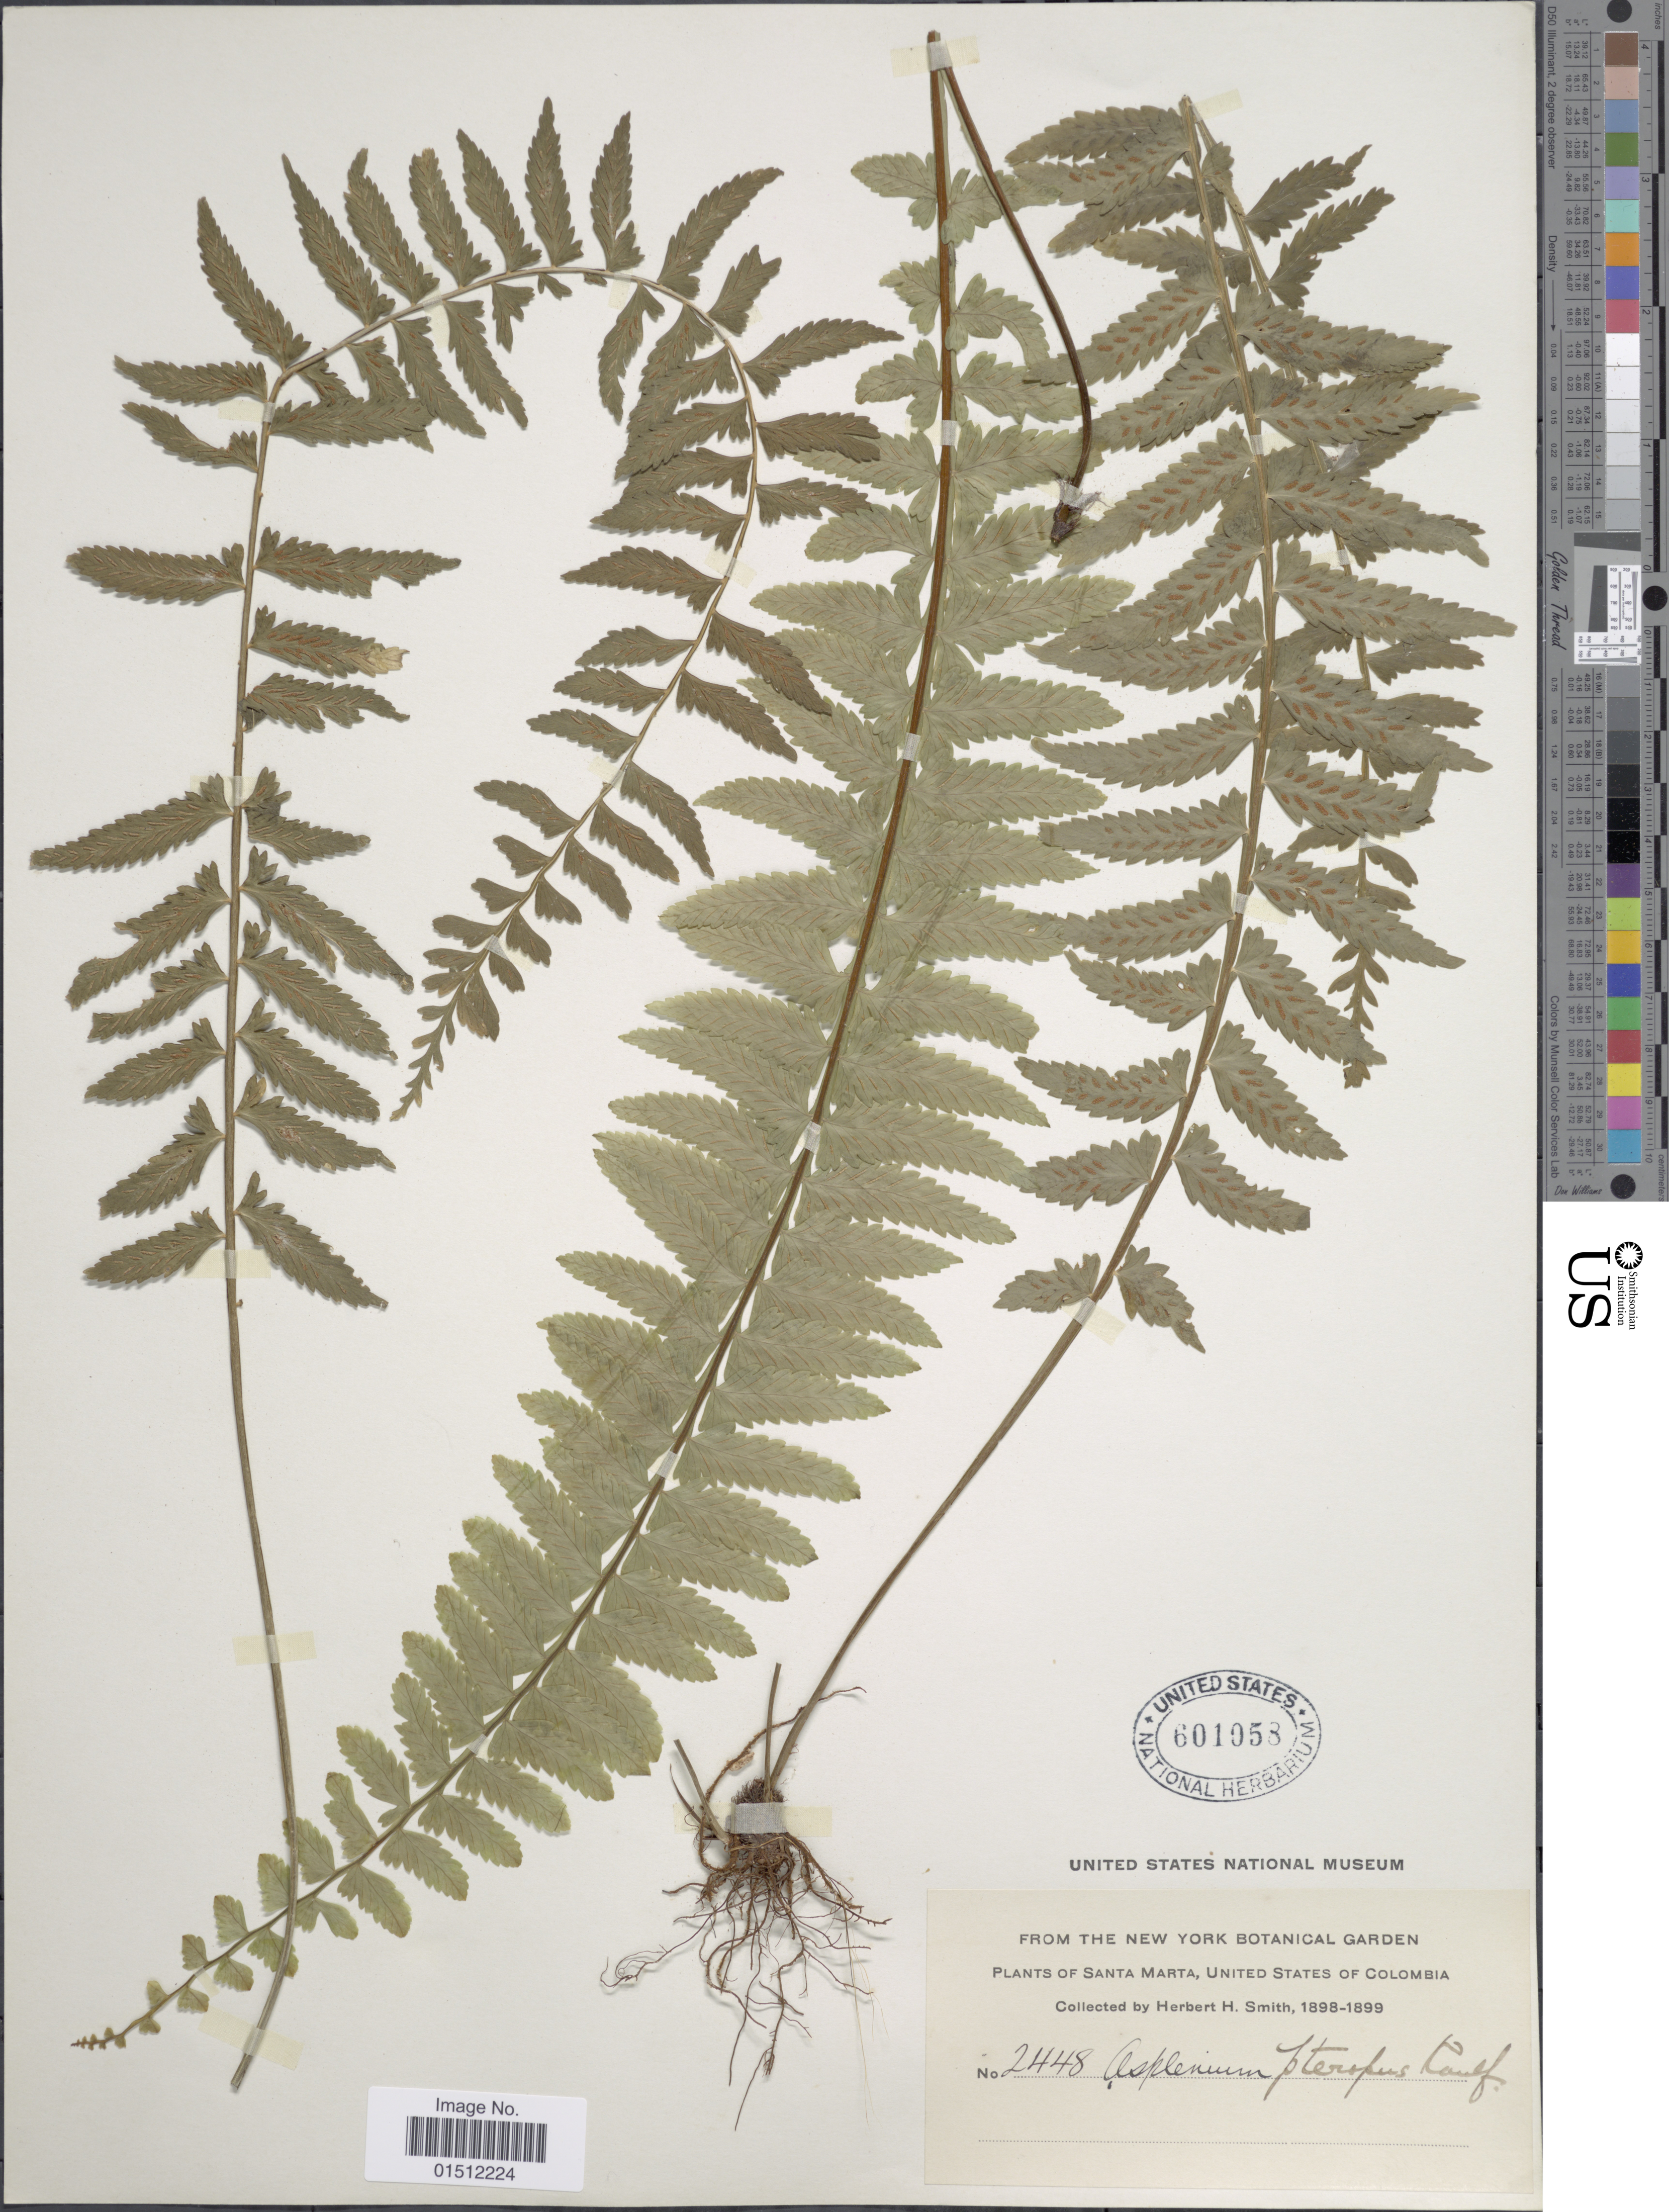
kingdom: Plantae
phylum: Tracheophyta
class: Polypodiopsida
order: Polypodiales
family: Aspleniaceae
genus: Asplenium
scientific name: Asplenium pteropus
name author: Kaulf.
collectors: Herbert H. Smith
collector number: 2448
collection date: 1898/1899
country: Colombia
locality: Santa Marta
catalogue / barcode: US 601058